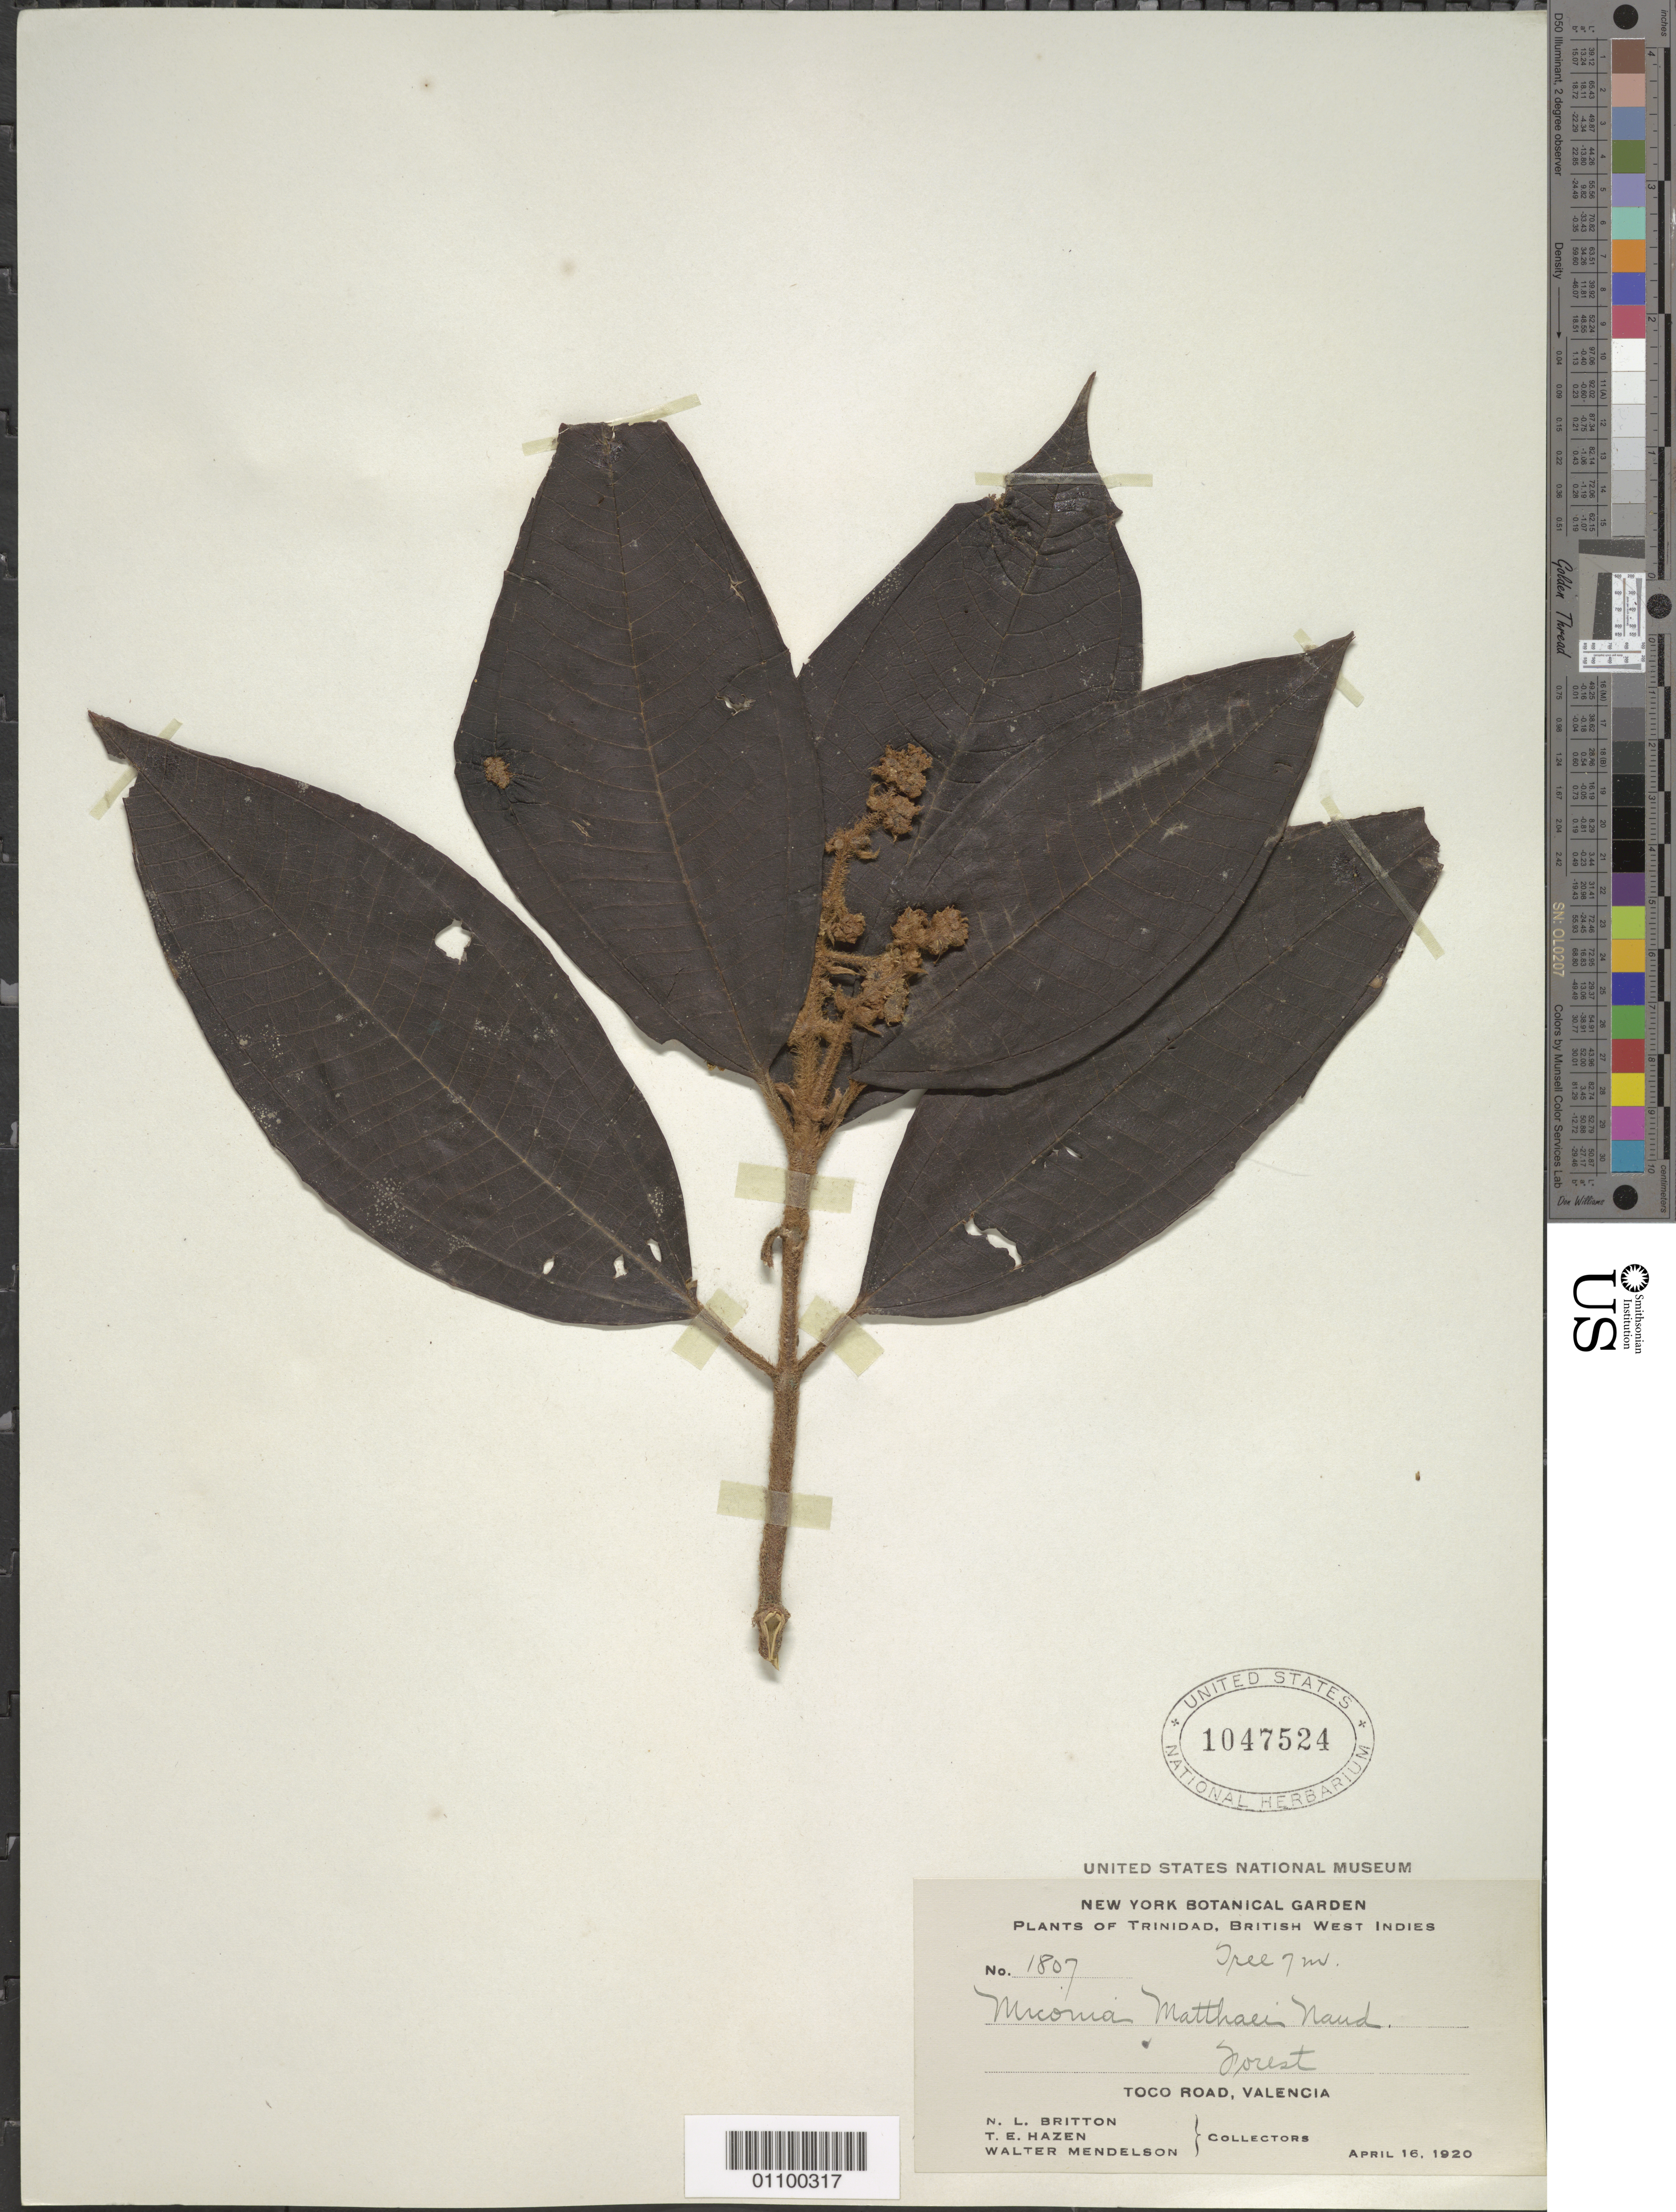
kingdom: Plantae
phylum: Tracheophyta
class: Magnoliopsida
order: Myrtales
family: Melastomataceae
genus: Miconia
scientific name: Miconia matthaei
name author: Naudin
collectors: N. Britton, T. E. Hazen & W. Mendelson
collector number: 1807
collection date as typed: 16 Apr 1920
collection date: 1920-04-16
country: Trinidad and Tobago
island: Trinidad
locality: Toco Road, Valencia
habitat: forest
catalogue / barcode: US 1047524